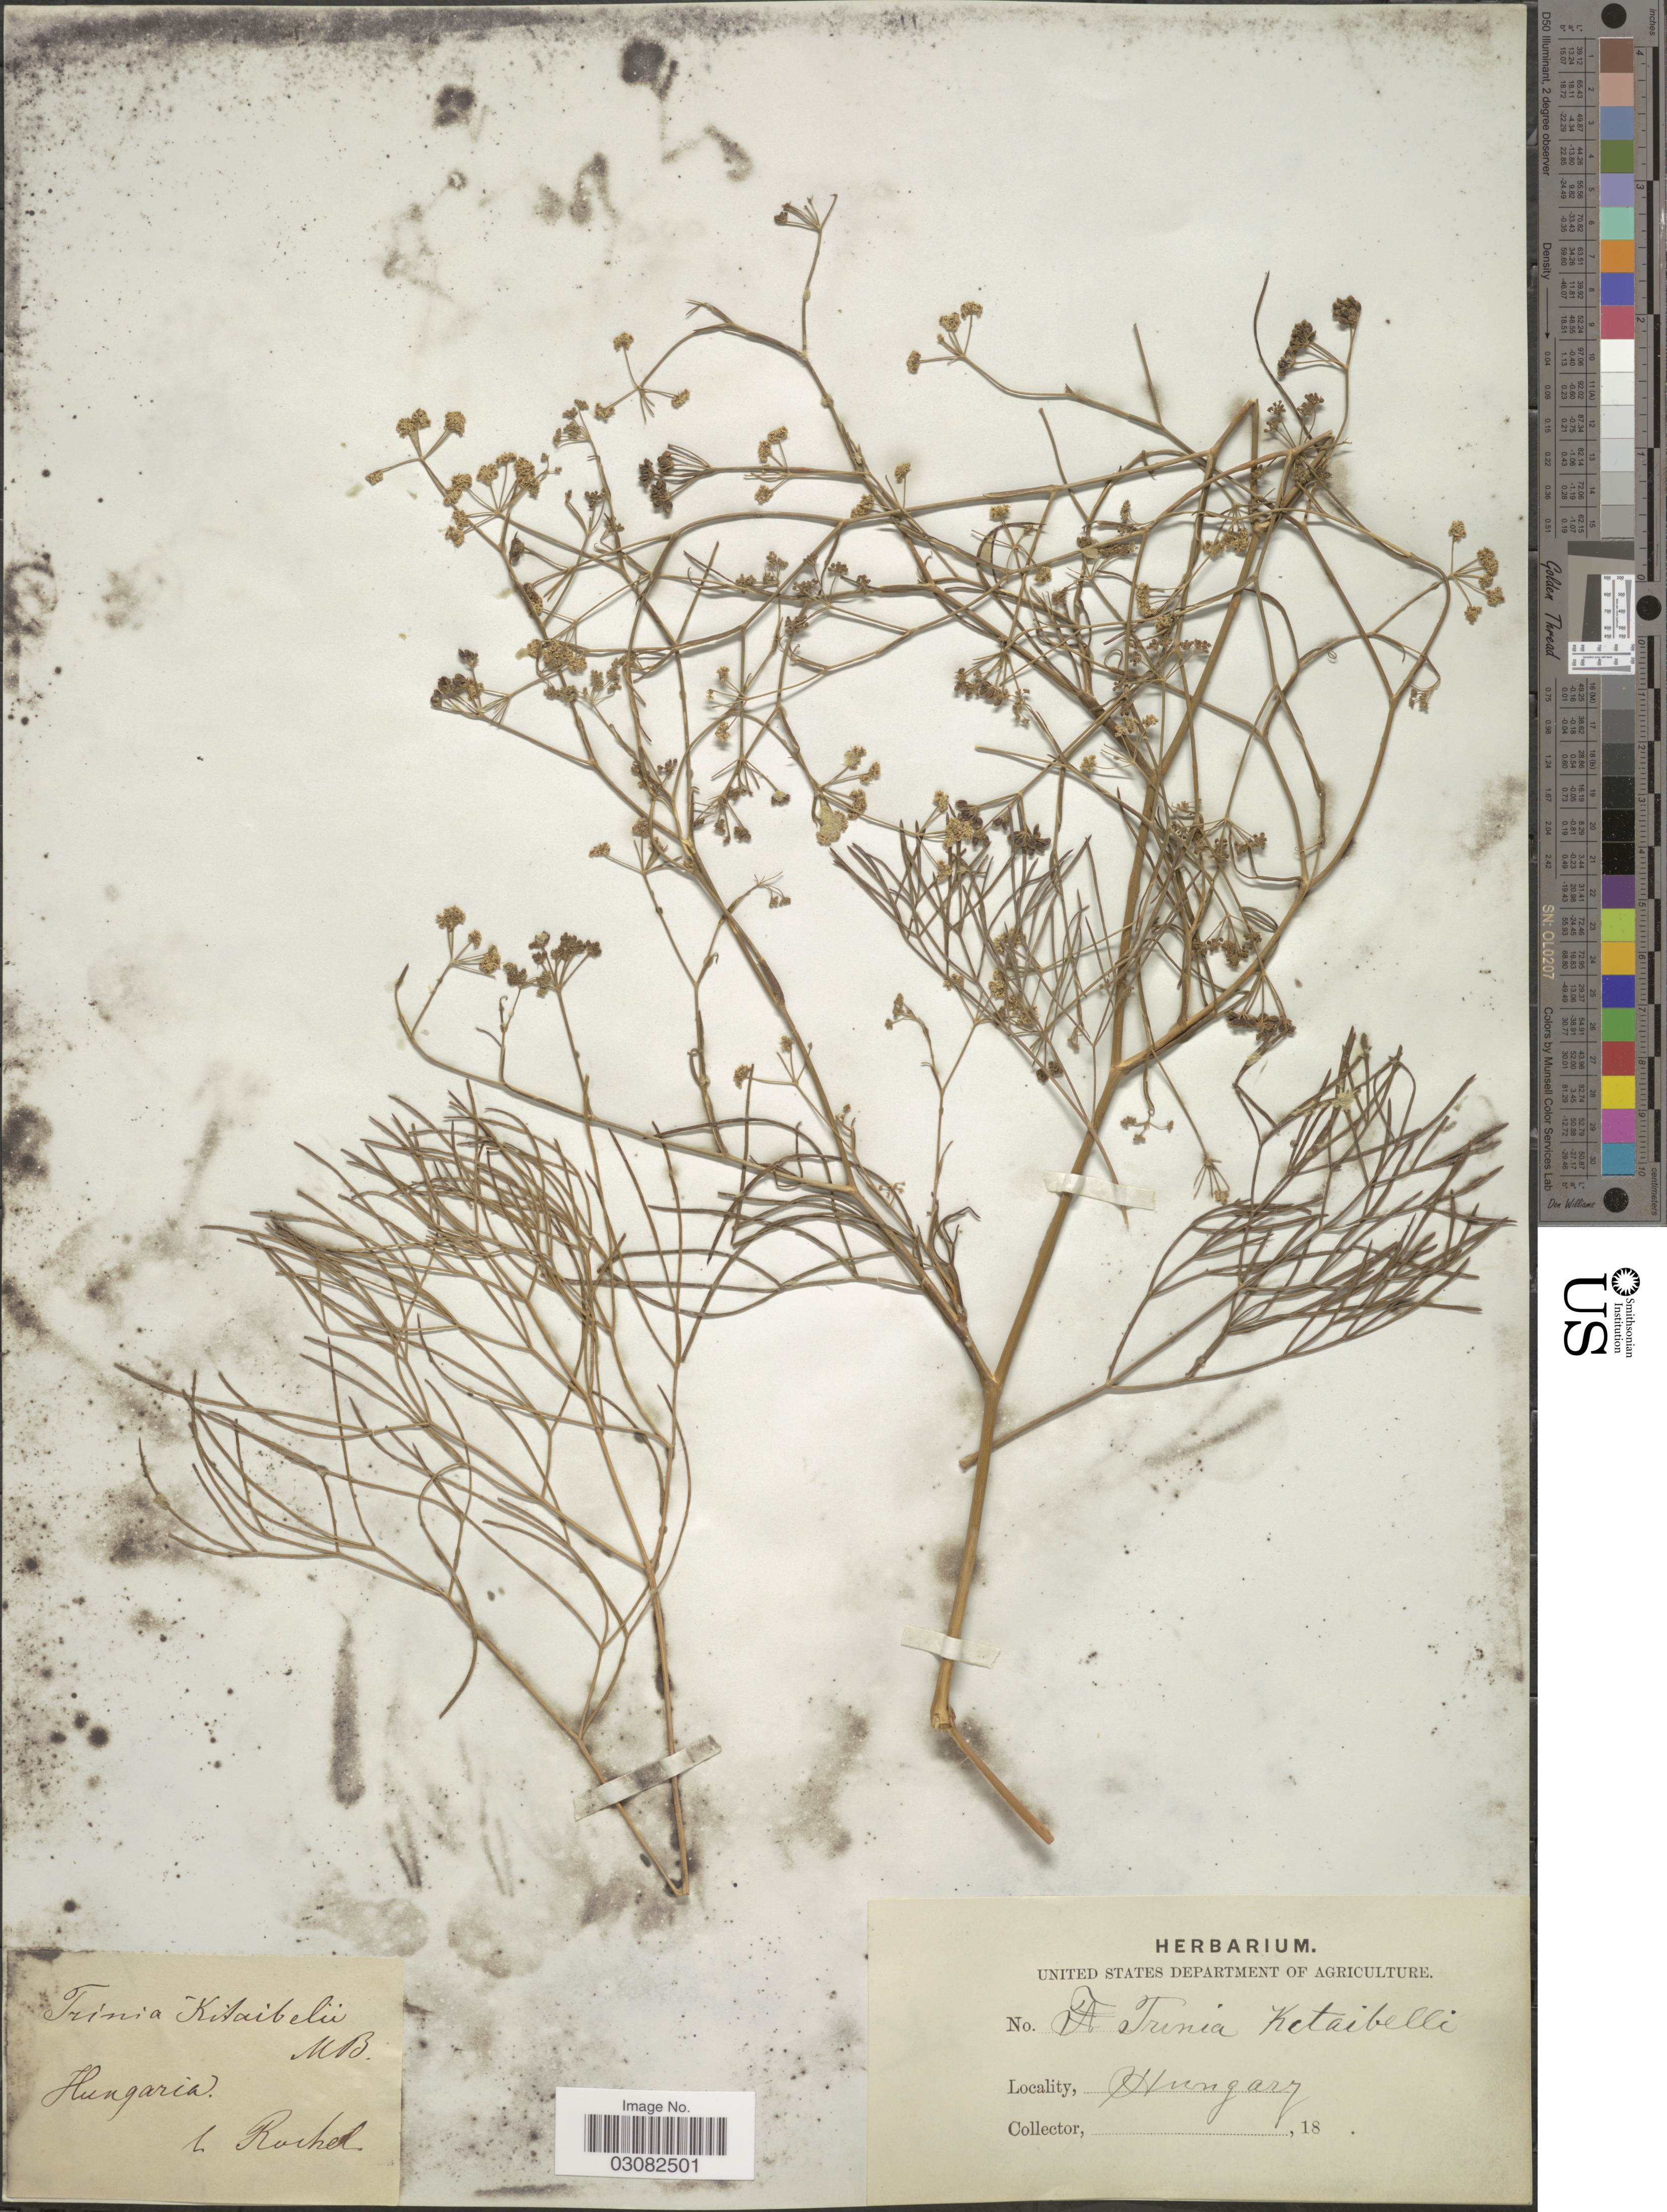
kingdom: Plantae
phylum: Tracheophyta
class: Magnoliopsida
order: Apiales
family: Apiaceae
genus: Trinia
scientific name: Trinia kitaibelii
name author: M. Bieb.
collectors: Rochel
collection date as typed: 18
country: Hungary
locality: Hungaria.